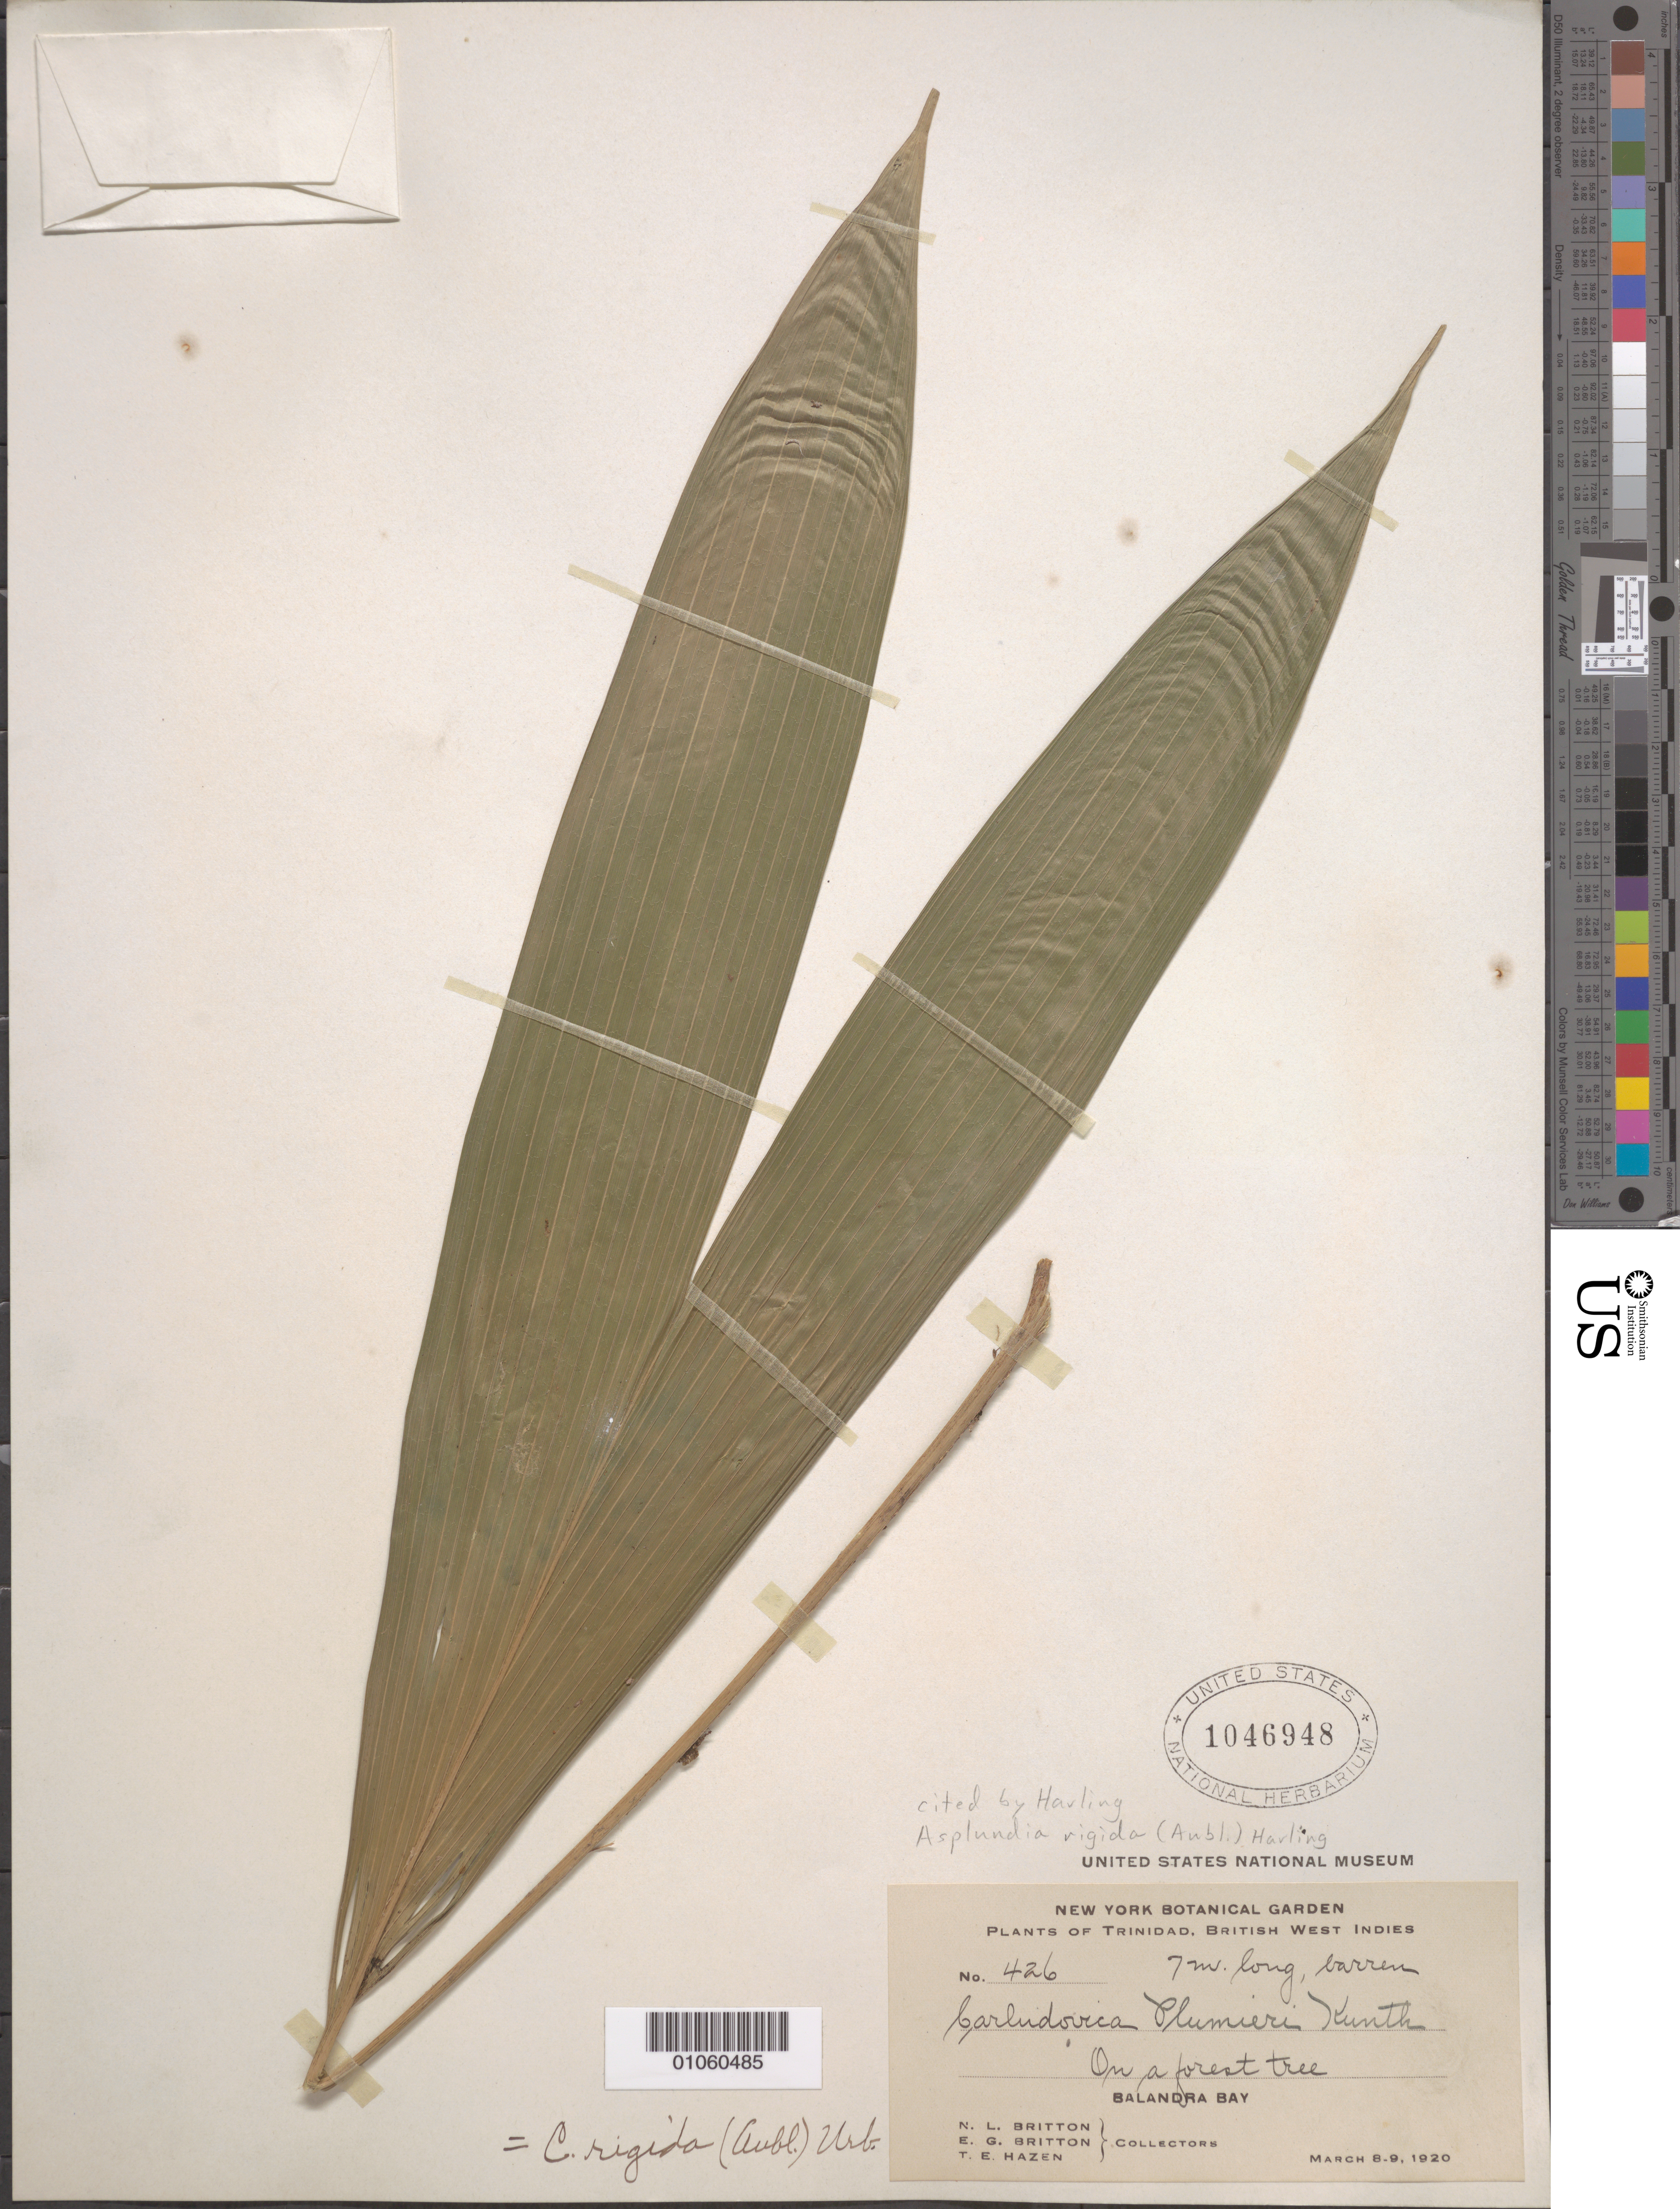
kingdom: Plantae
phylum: Tracheophyta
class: Liliopsida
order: Pandanales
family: Cyclanthaceae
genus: Asplundia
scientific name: Asplundia rigida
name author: (Aubl.) Harling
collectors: N. Britton, E. G. Britton & T. E. Hazen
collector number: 426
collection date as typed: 08 Mar 1920 to 09 Mar 1920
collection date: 1920-03-08/1920-03-09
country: Trinidad and Tobago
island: Trinidad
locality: Balandra Bay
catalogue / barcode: US 1046948